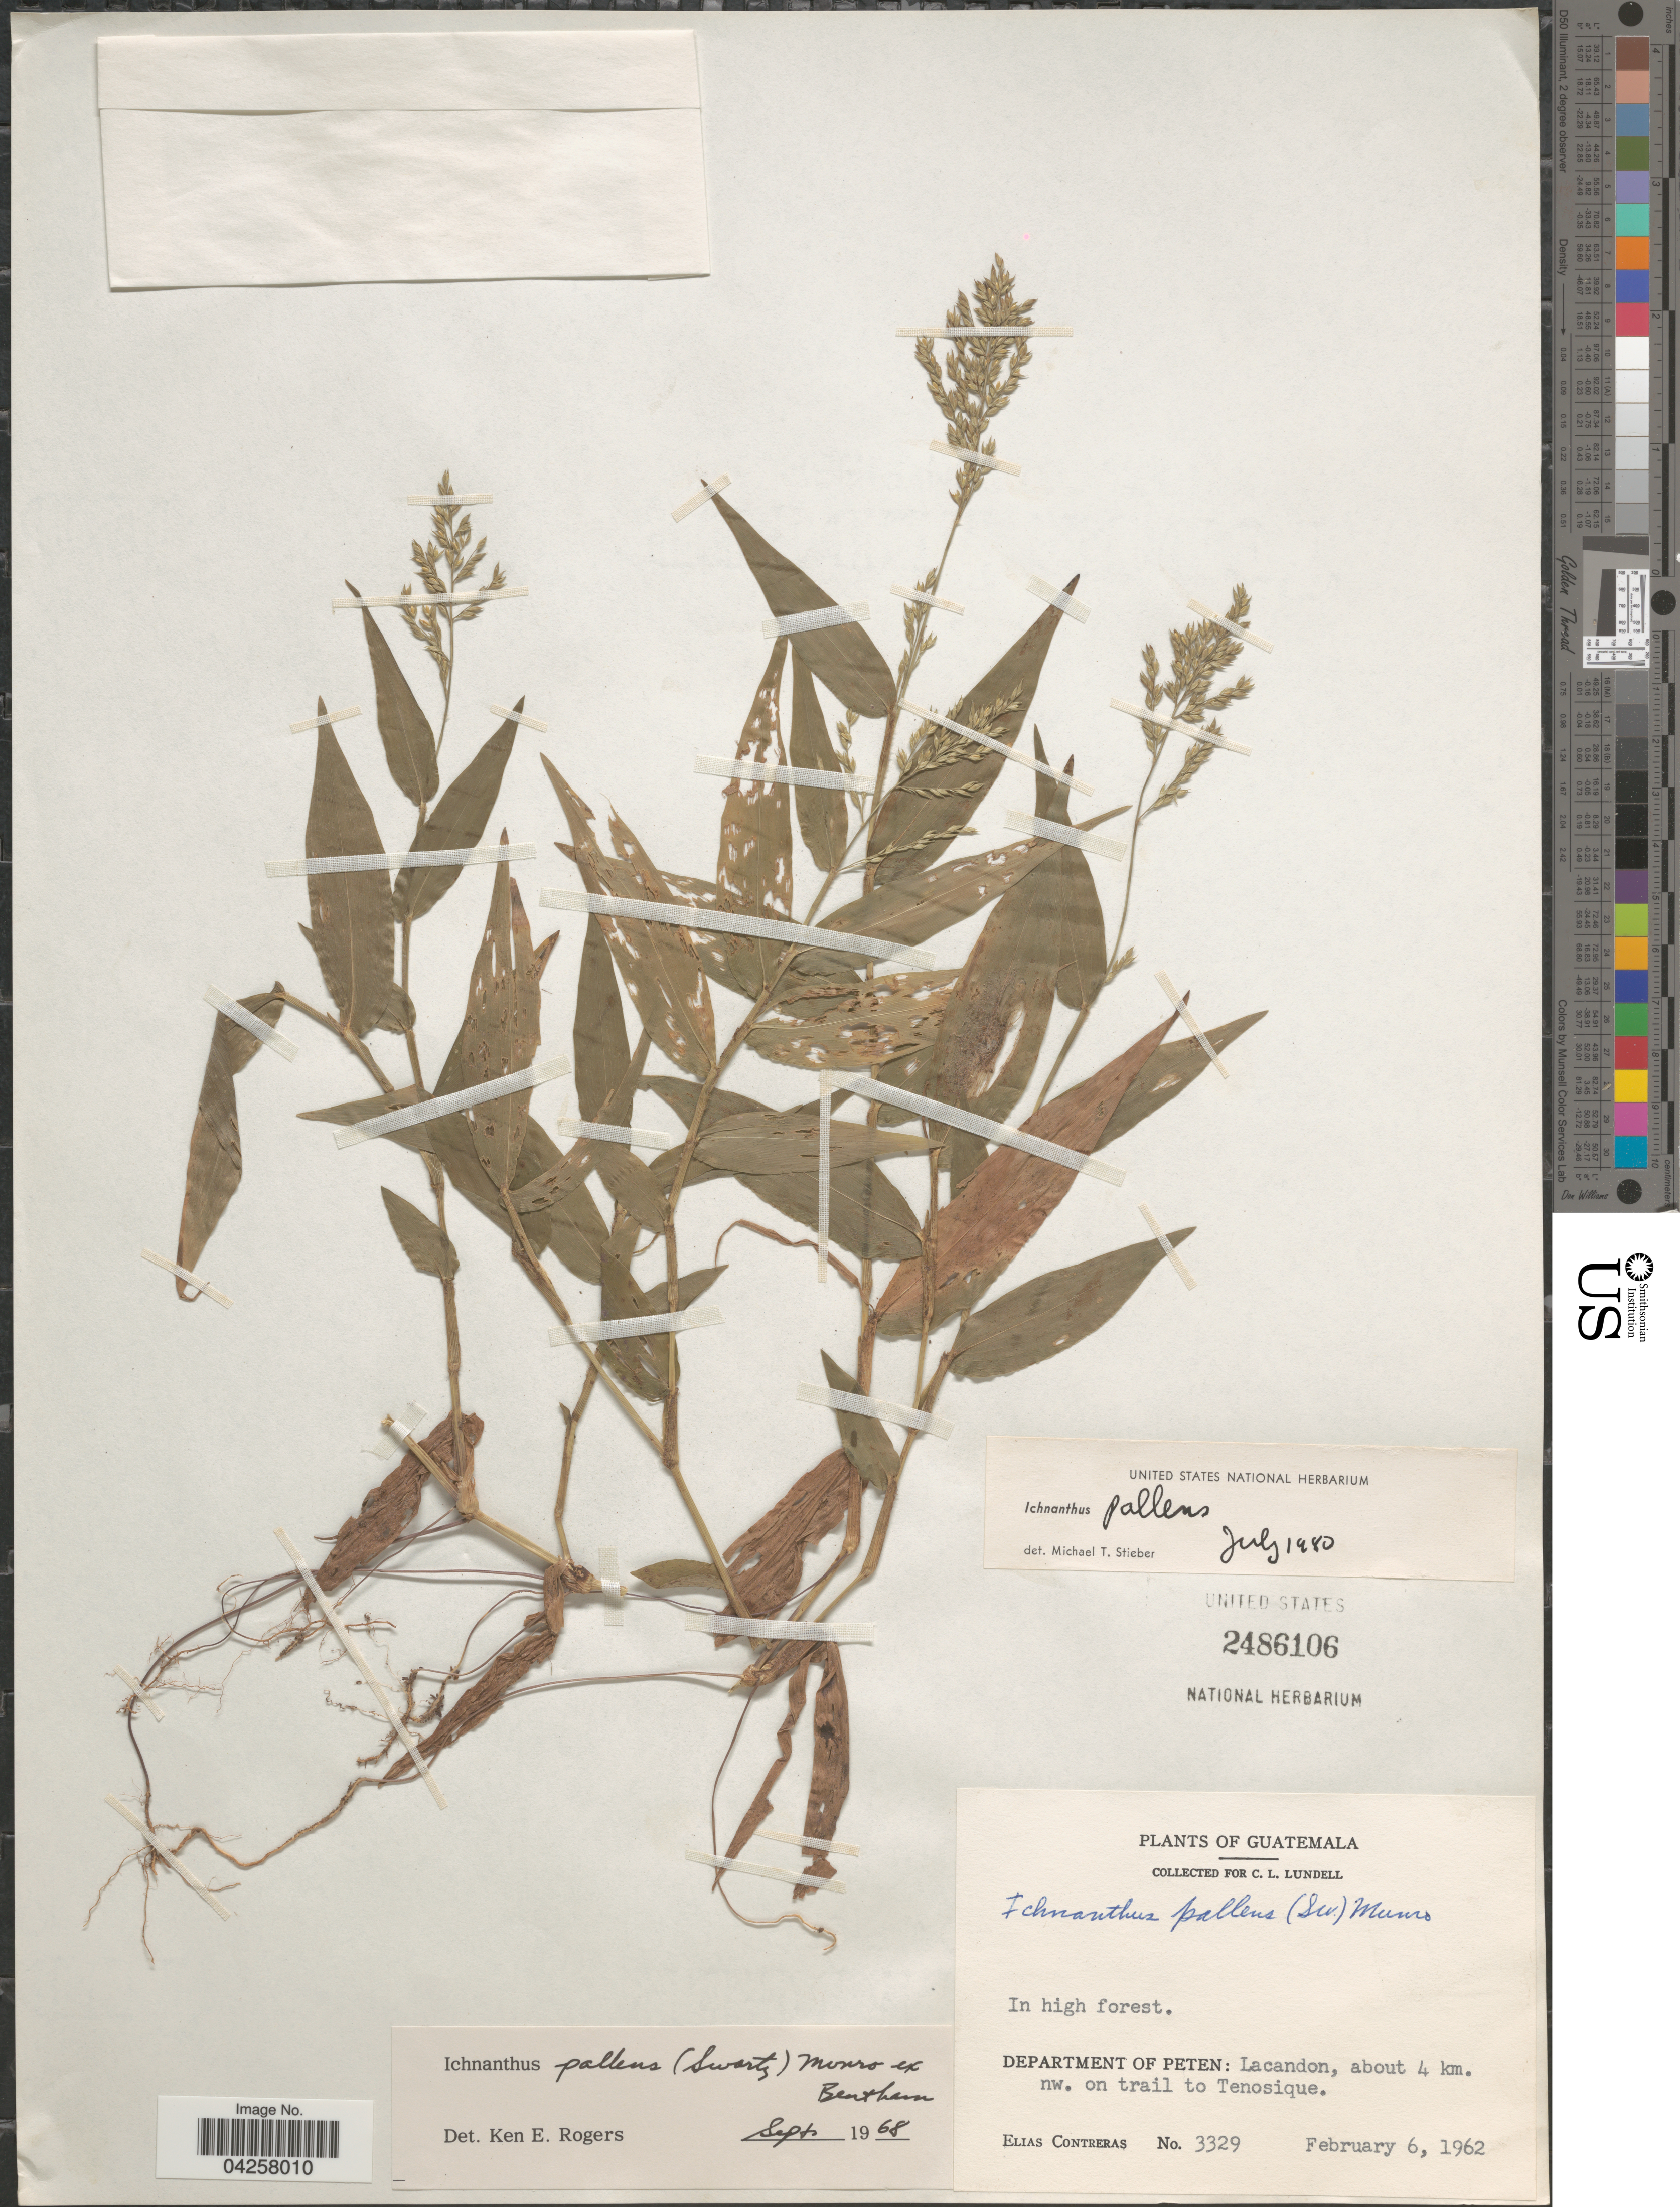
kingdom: Plantae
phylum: Tracheophyta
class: Liliopsida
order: Poales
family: Poaceae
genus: Ichnanthus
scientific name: Ichnanthus pallens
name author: (Sw.) Munro ex Benth.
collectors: E. Contreras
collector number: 3329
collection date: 1962-02-06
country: Guatemala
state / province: El Peten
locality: Department of Peten: Lacandon, about 4 km. nw. on trail to Tenosique.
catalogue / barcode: US 2486106